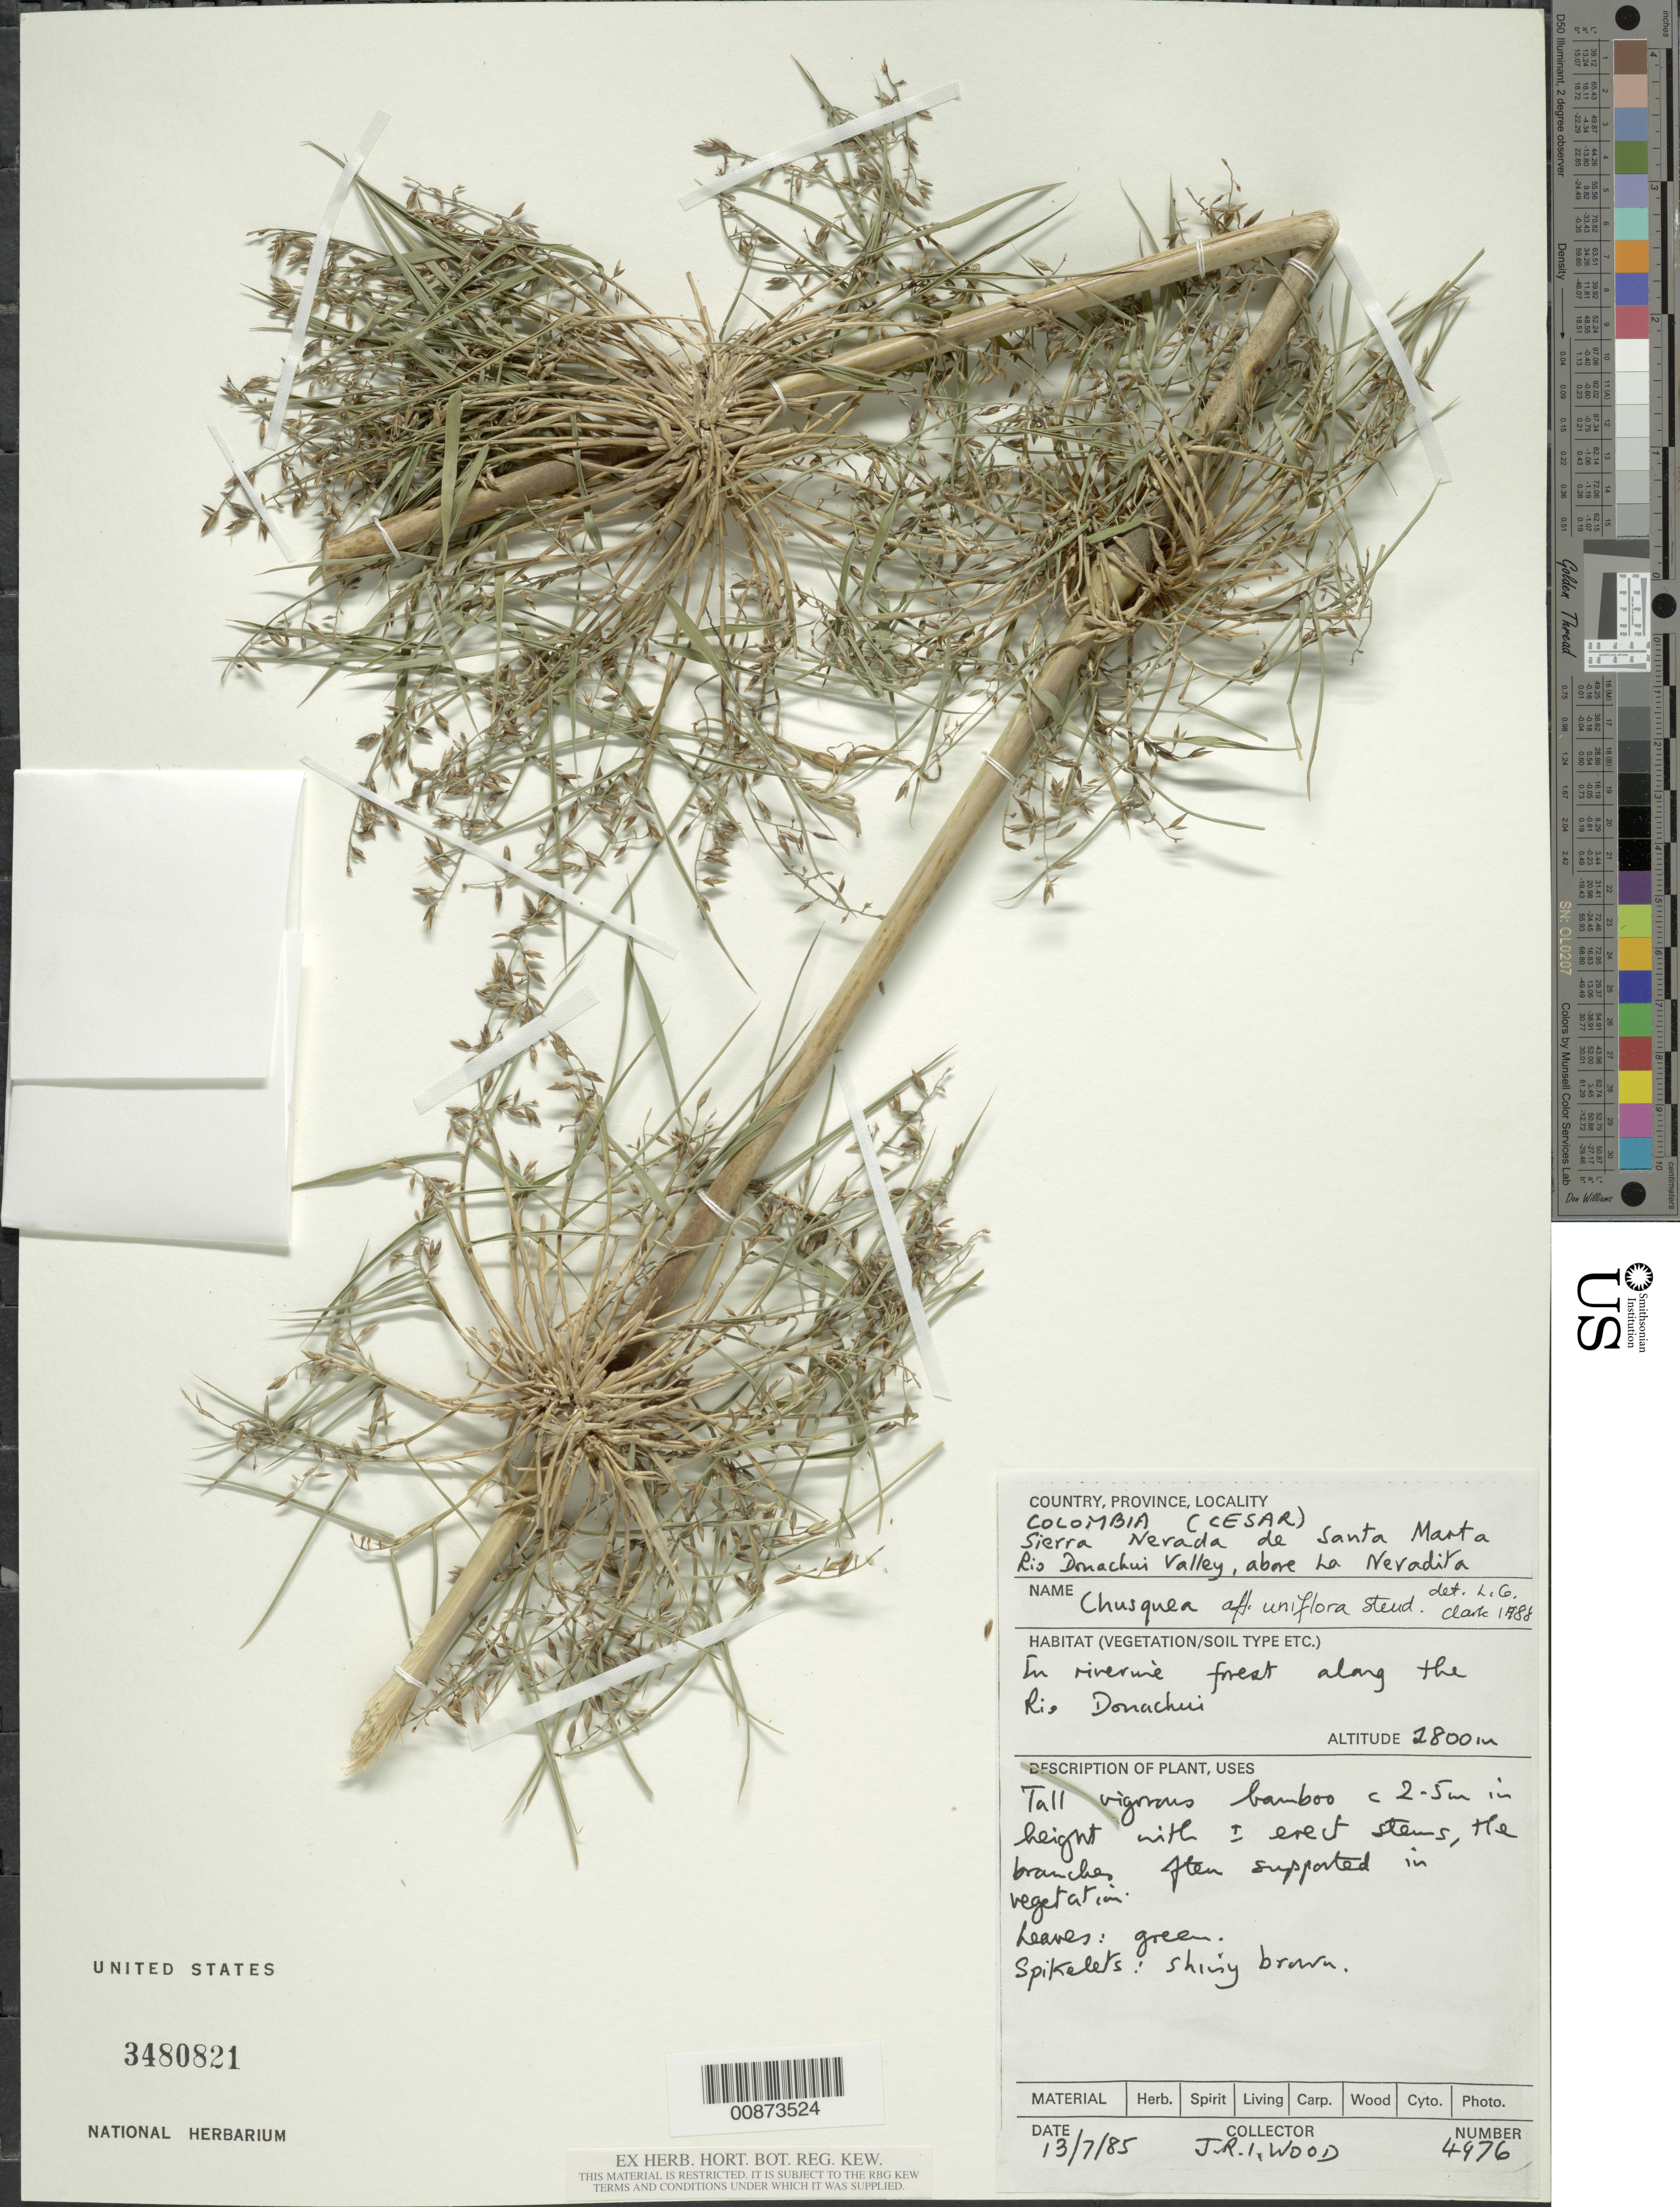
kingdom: Plantae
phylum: Tracheophyta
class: Liliopsida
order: Poales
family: Poaceae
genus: Chusquea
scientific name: Chusquea uniflora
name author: Steud.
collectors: J. R. I. Wood et al.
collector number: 4976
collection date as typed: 13 Jul 1985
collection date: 1985-07-13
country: Colombia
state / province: César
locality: Sierra Nevada de Santa Marta, Rio Donachui Valley, above La Nevadta.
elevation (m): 2800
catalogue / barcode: US 3480821